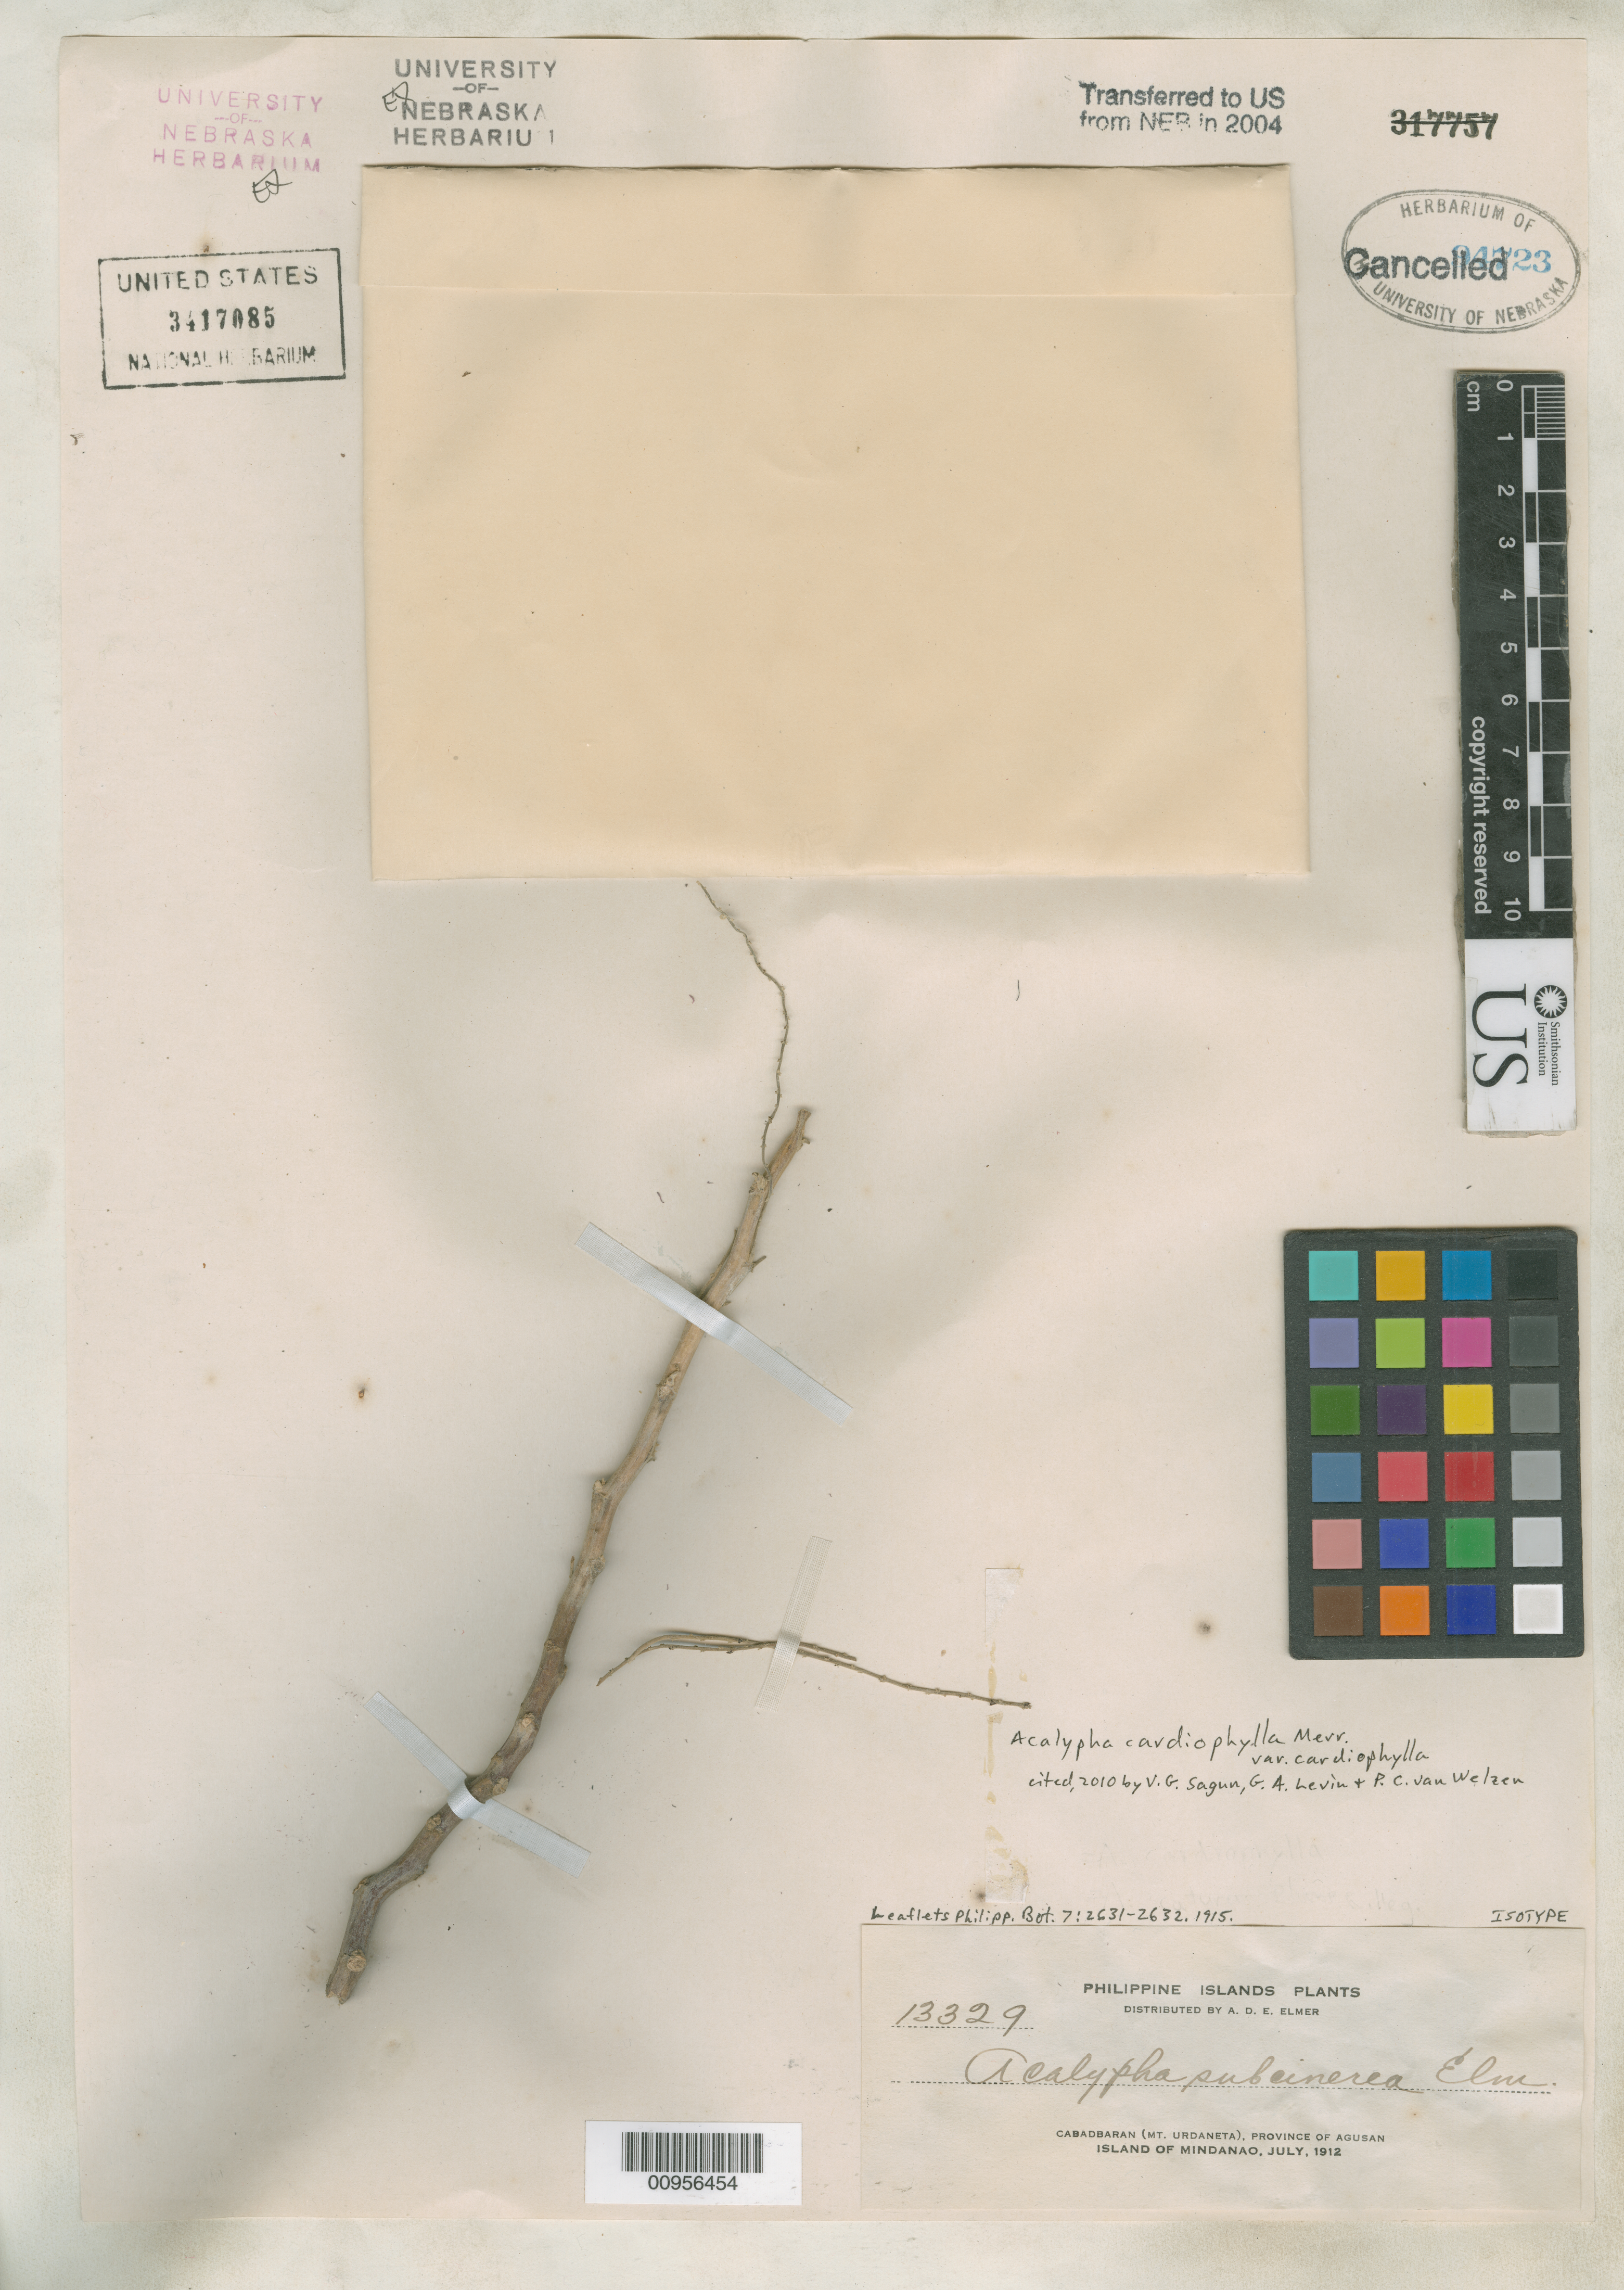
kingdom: Plantae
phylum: Tracheophyta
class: Magnoliopsida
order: Malpighiales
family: Euphorbiaceae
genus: Acalypha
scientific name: Acalypha subcinerea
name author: Elmer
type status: Isotype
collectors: A. D. E. Elmer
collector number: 13329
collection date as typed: Jul 1912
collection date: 1912-07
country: Philippines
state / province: Caraga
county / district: Agusan del Norte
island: Mindanao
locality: Cabadbaran (Mt. Urdaneta.)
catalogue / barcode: US 3417085